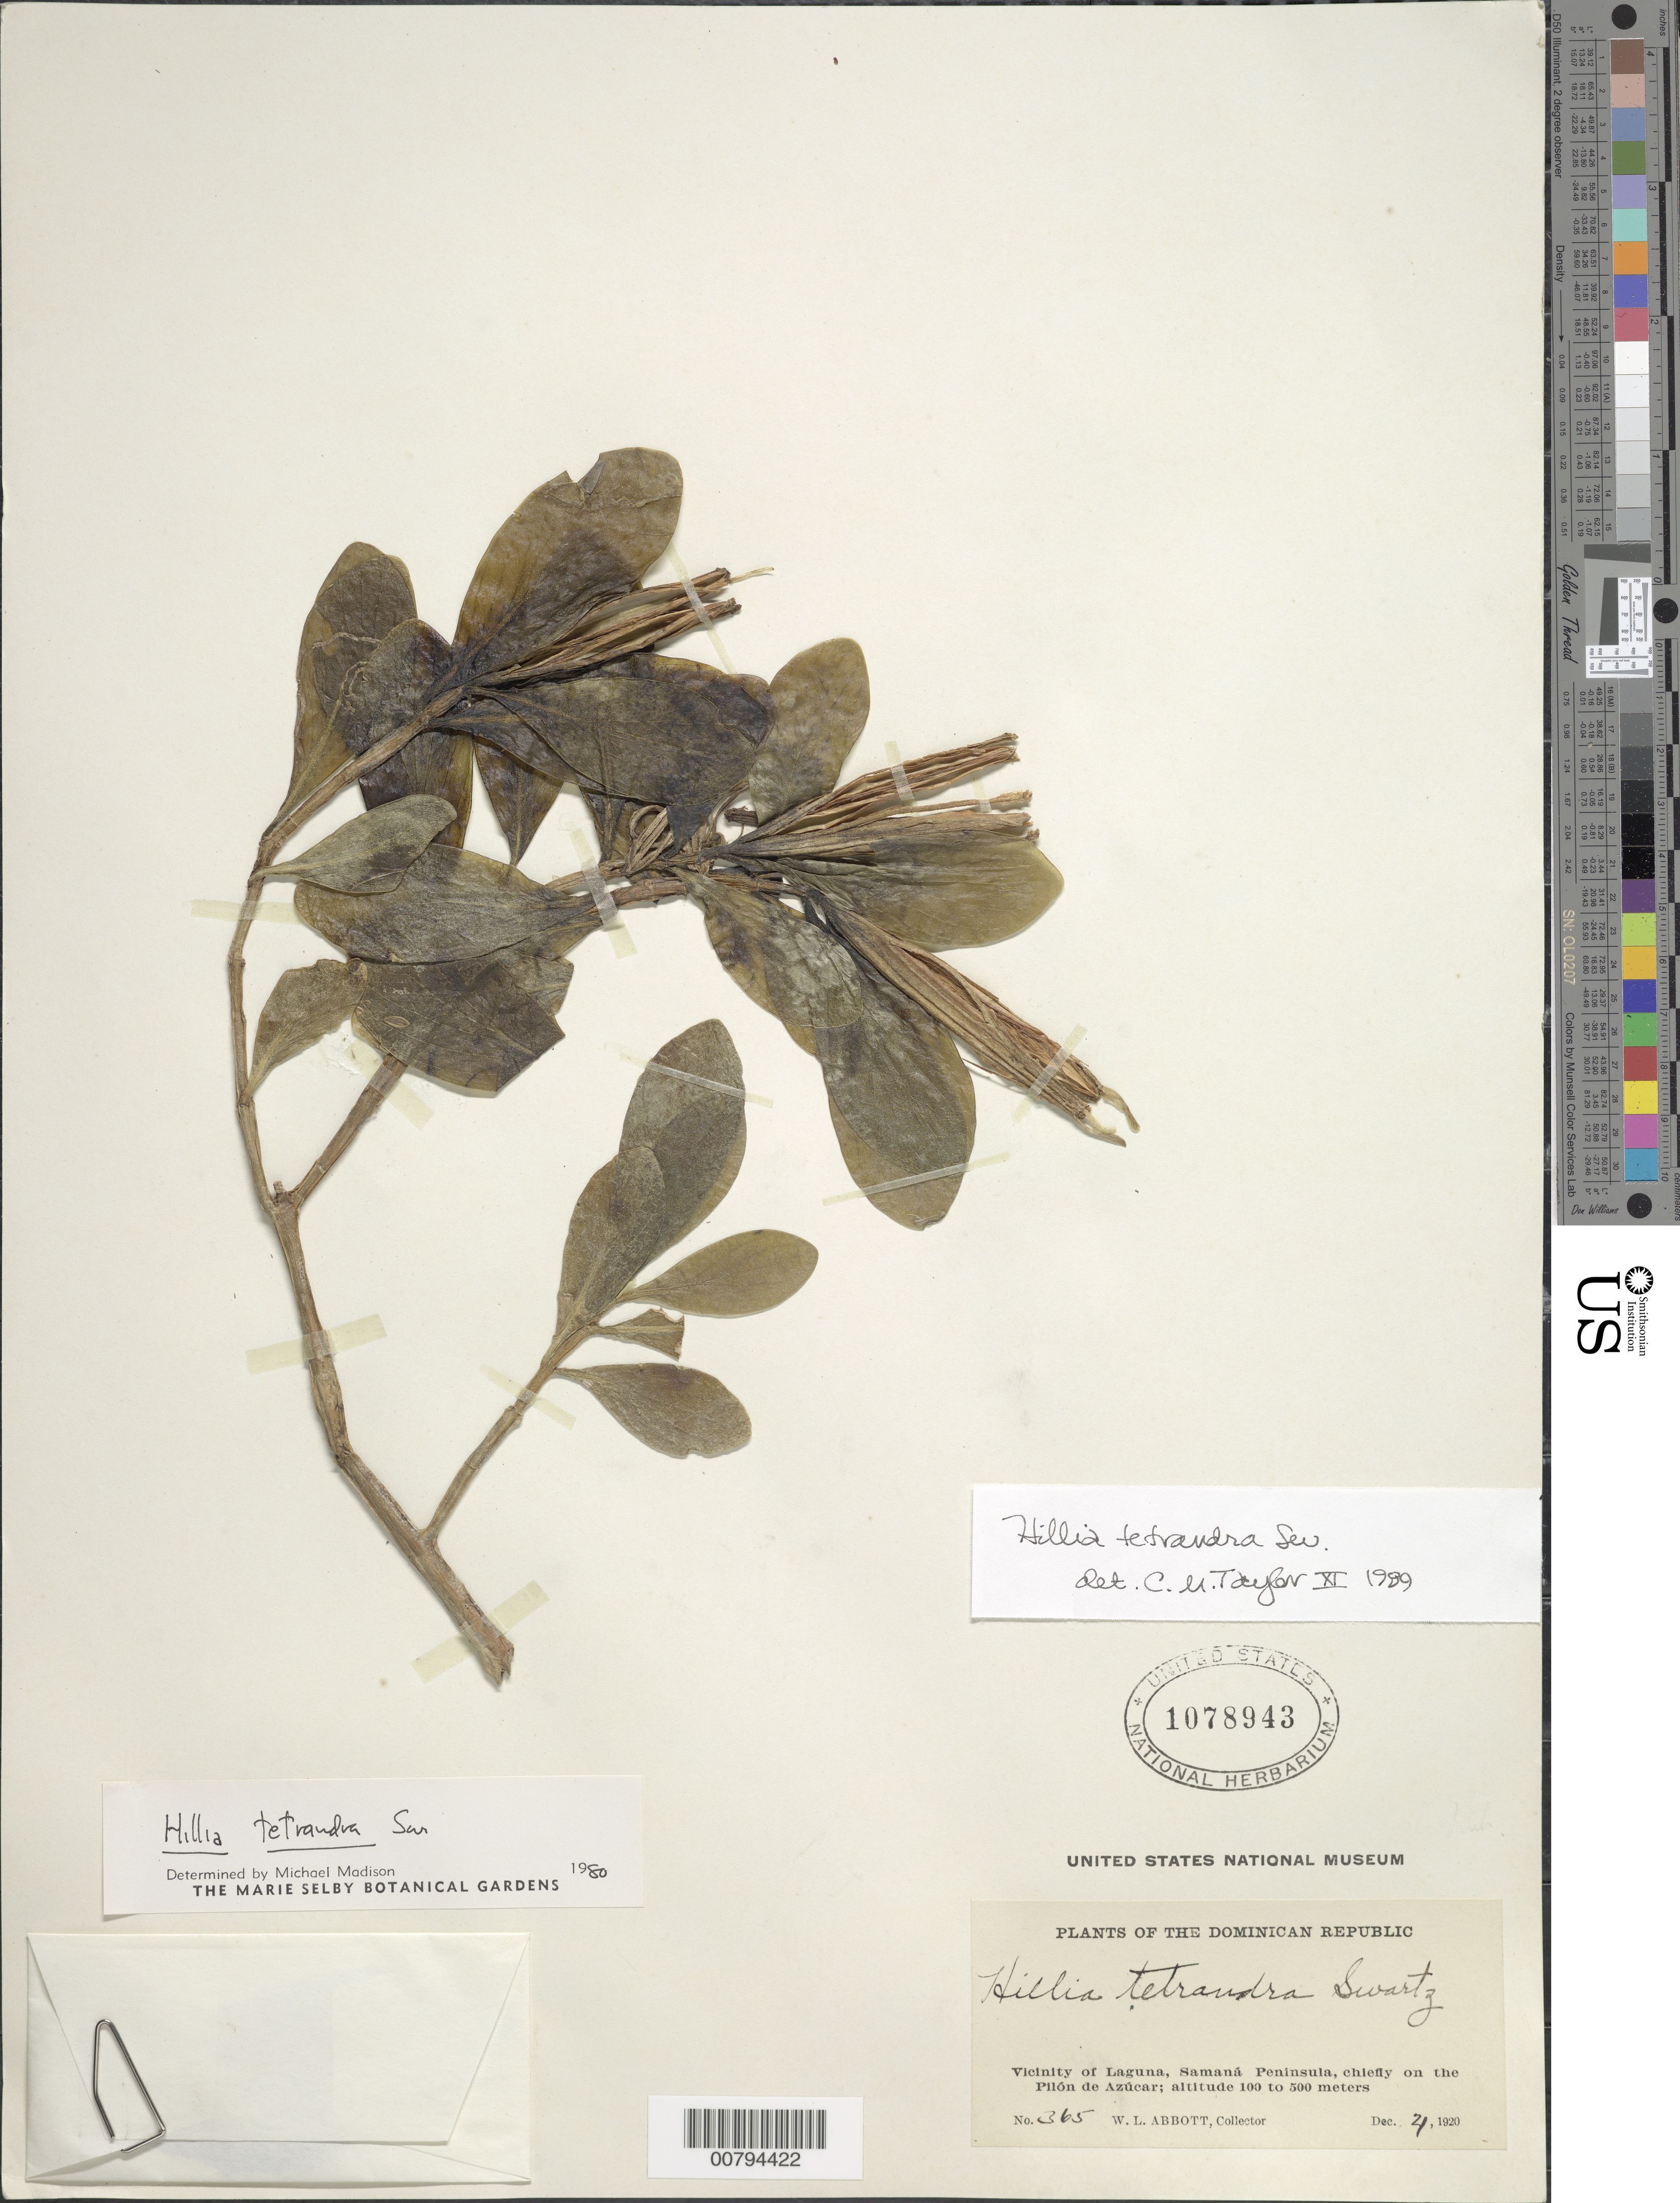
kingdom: Plantae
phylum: Tracheophyta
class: Magnoliopsida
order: Gentianales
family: Rubiaceae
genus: Hillia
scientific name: Hillia tetrandra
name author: Sw.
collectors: W. L. Abbott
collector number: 365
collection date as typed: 21 Dec 1920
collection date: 1920-12-21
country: Dominican Republic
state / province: Samaná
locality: Vicinity of laguna, Samana peninsula, chiefly on the Pilon de Azucar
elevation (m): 100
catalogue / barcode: US 1078943